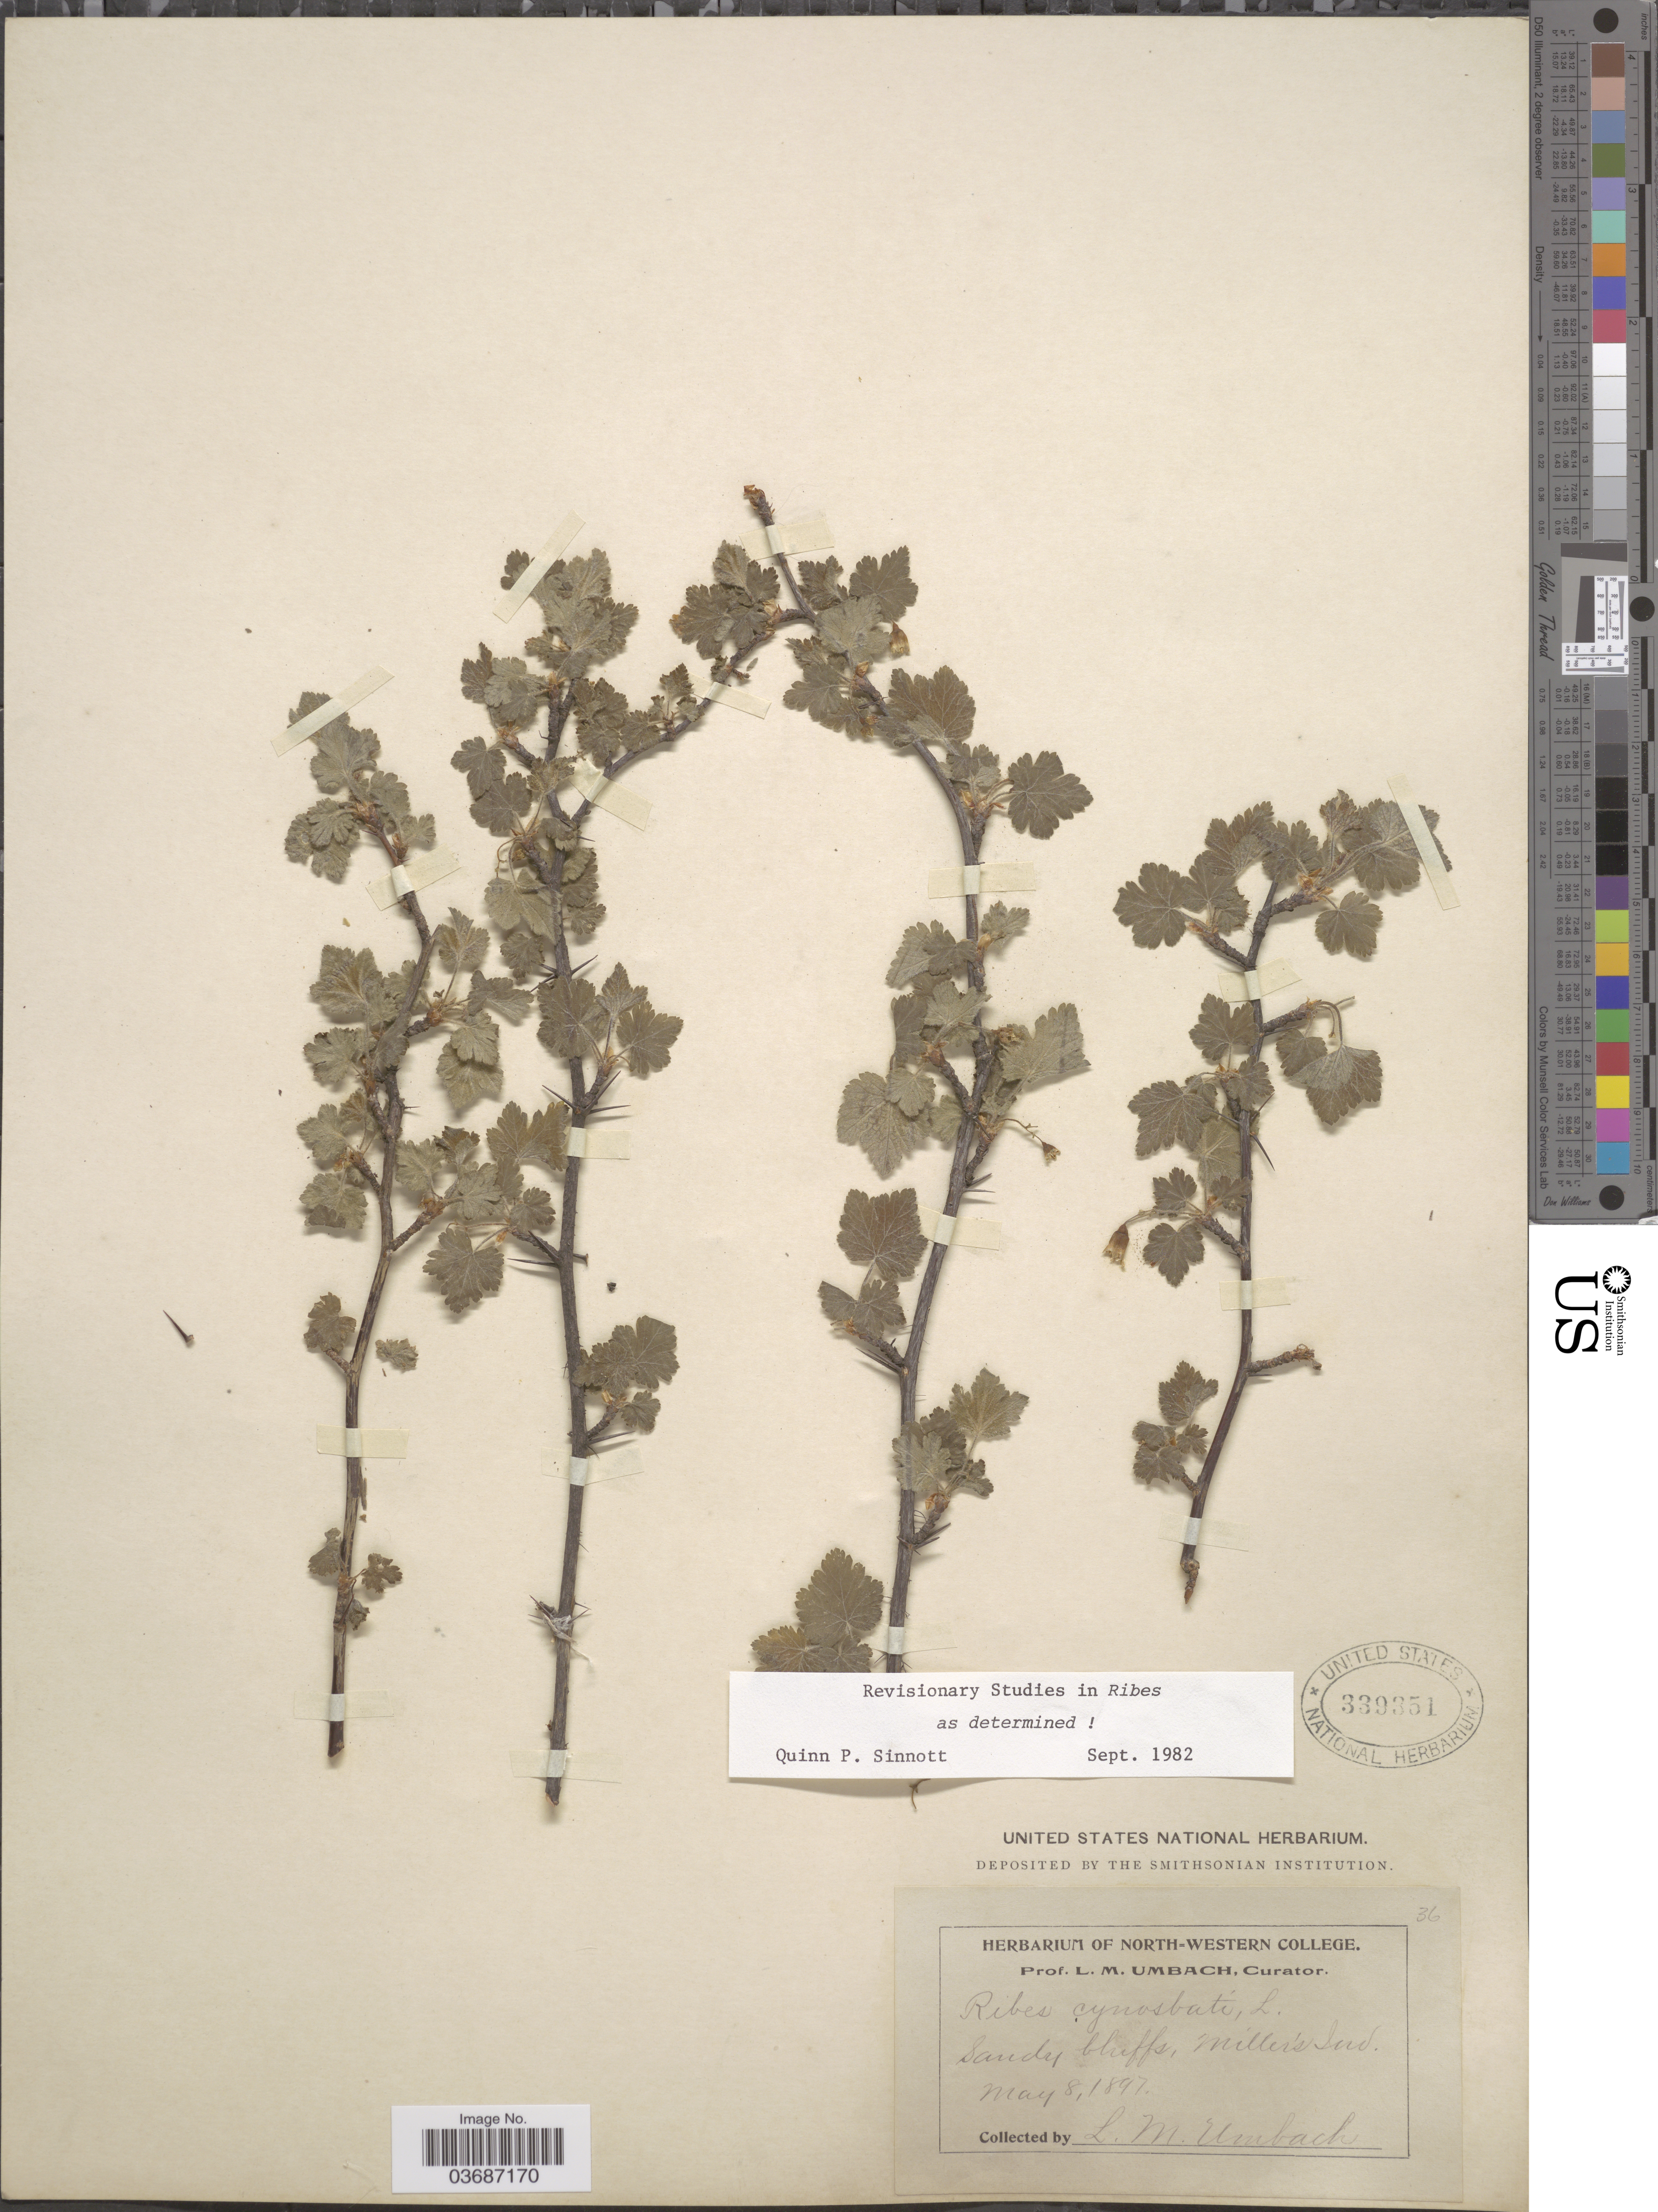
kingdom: Plantae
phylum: Tracheophyta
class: Magnoliopsida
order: Saxifragales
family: Grossulariaceae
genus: Ribes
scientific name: Ribes cynosbati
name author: L.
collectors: L. M. Umbach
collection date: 1897-08-05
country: United States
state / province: Indiana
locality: Sandy bluffs, Miller's Ind.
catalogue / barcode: US 339351